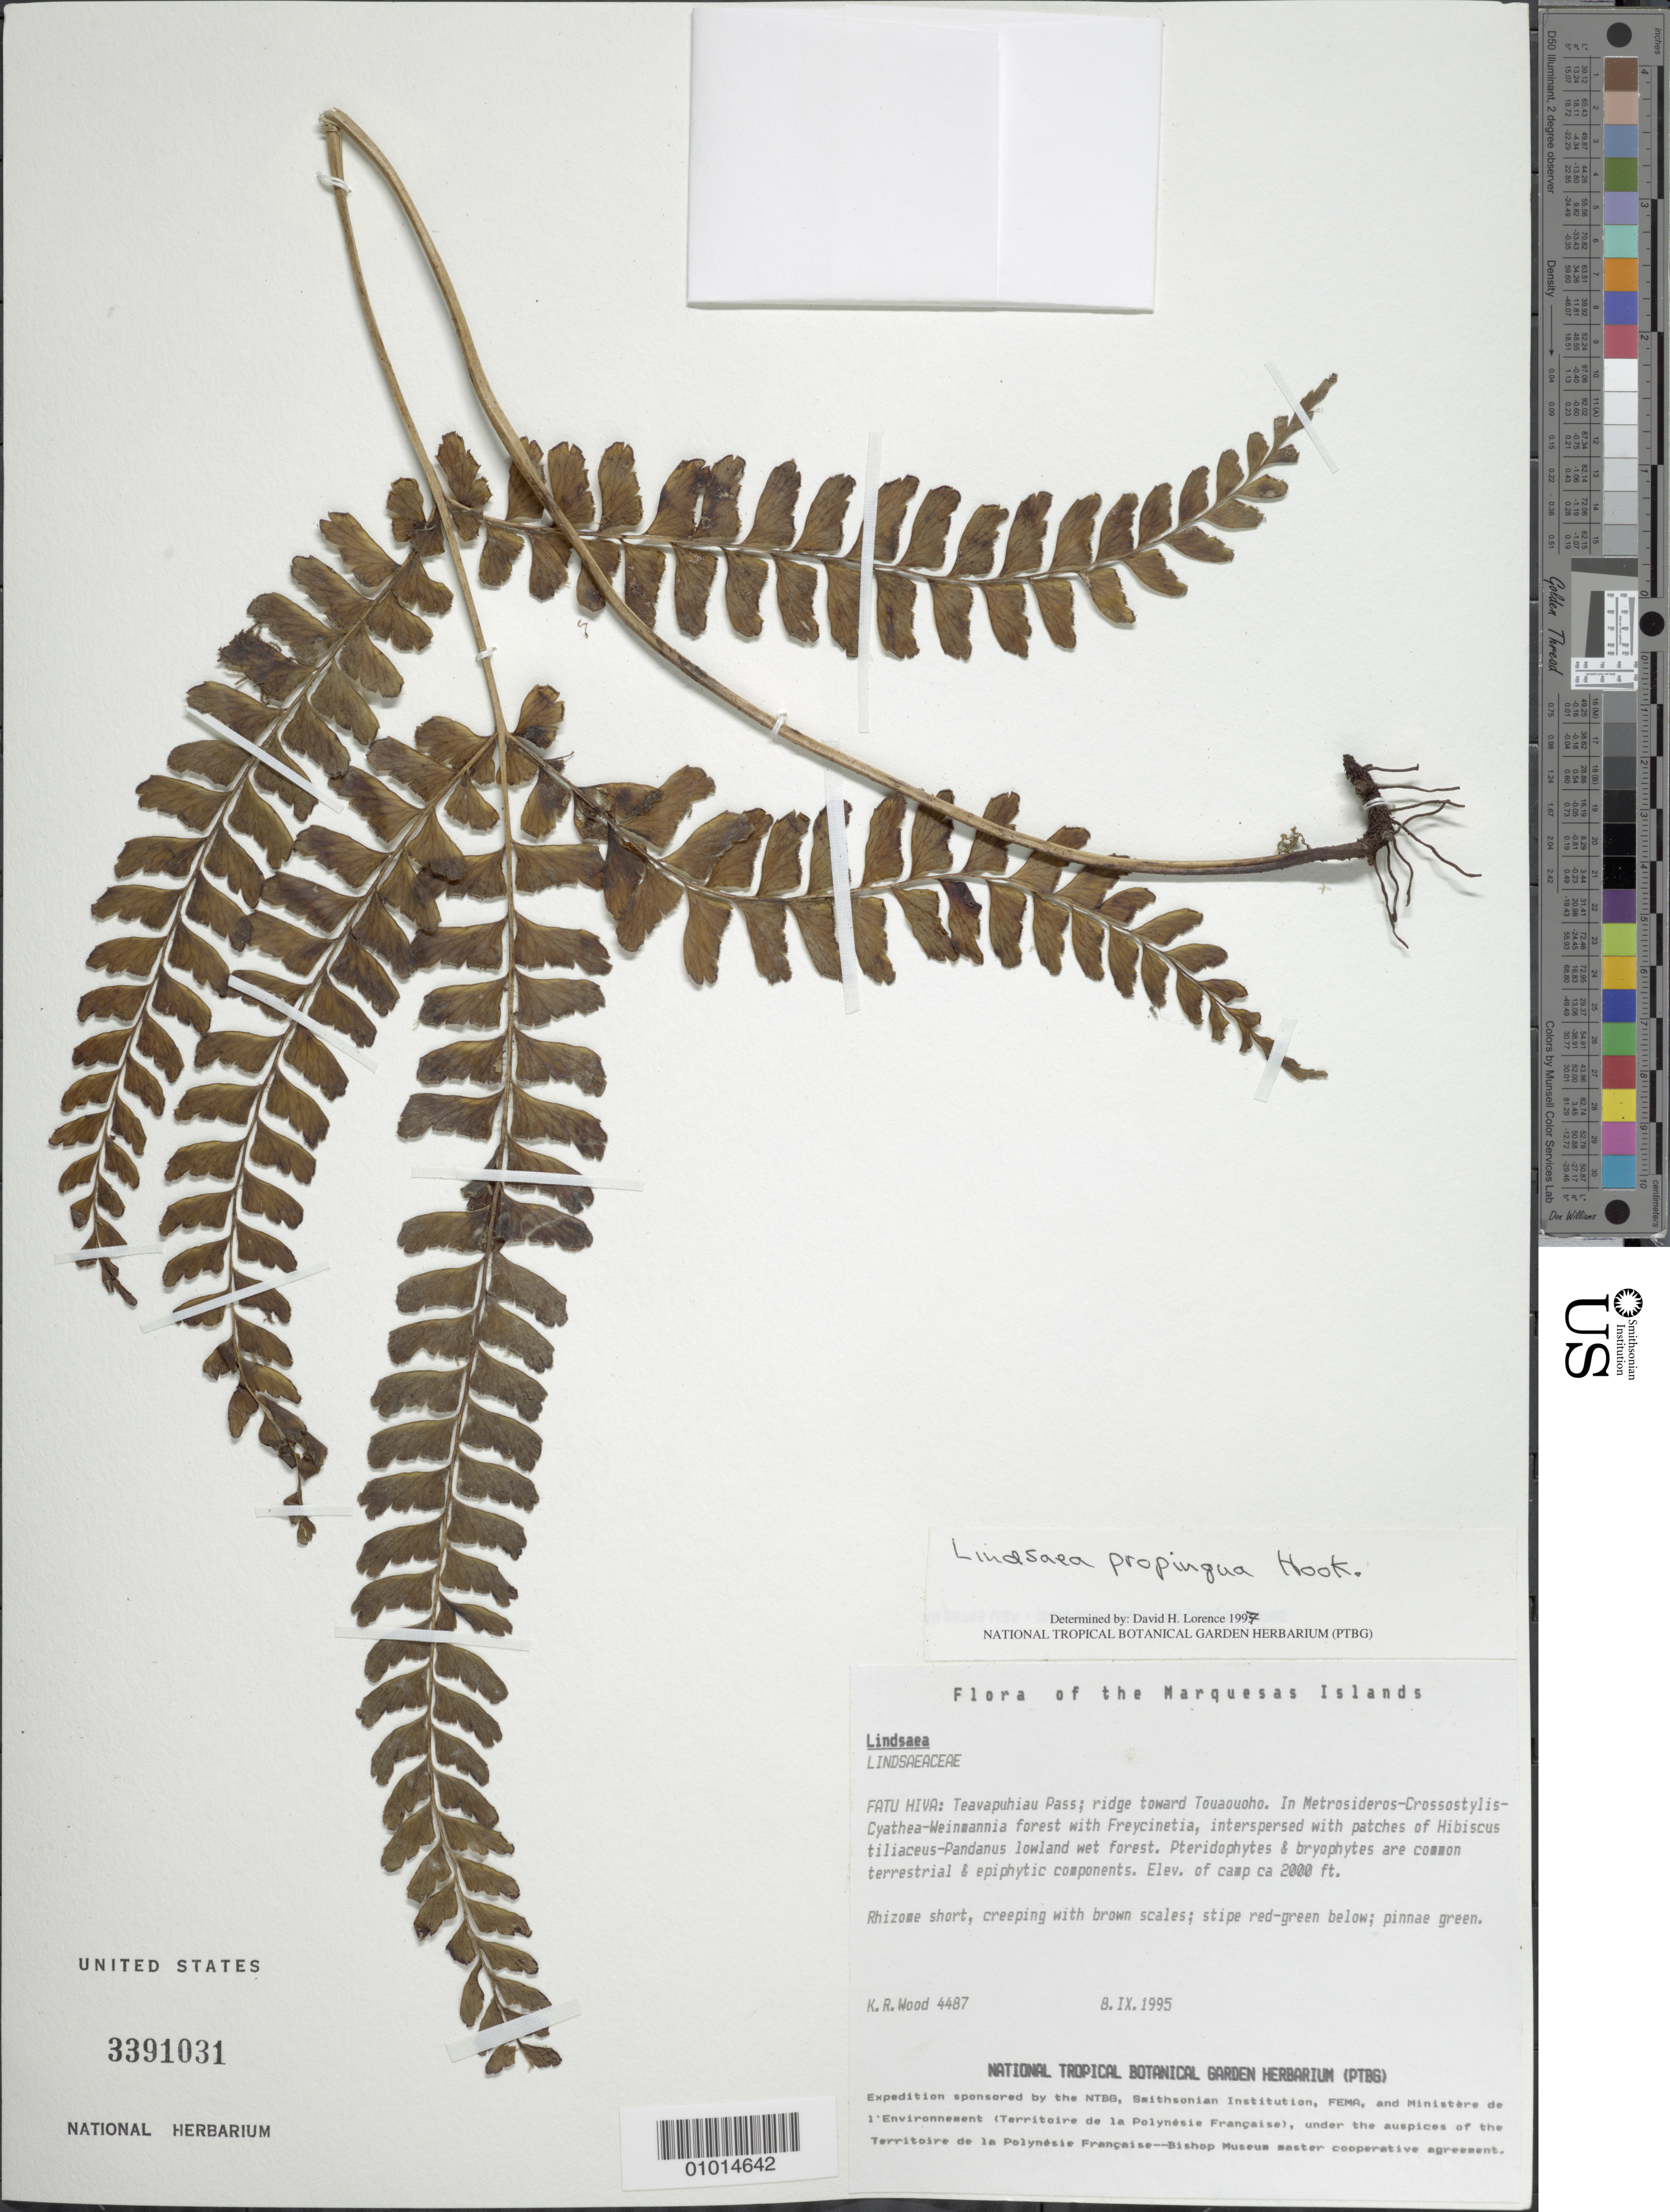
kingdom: Plantae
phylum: Tracheophyta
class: Polypodiopsida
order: Polypodiales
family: Lindsaeaceae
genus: Lindsaea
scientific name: Lindsaea propinqua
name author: Hook.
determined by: Lorence, David H., (PTBG), National Tropical Botanical Garden (UNITED STATES)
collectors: K. R. Wood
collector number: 4487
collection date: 1995-09-08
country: French Polynesia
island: Fatu Hiva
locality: Teavapuhiau Pass, ridge toward Touaouoho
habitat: Metrosideros - Crossostylis - Cyathea - Weinmannia w/ Freycinetia; interspersed w/ Hibiscus tiliaceus - Pandanus lowland wet forest; pteridophytes & bryophytes are common terrestrial & epiphytic components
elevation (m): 610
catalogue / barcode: US 3391031